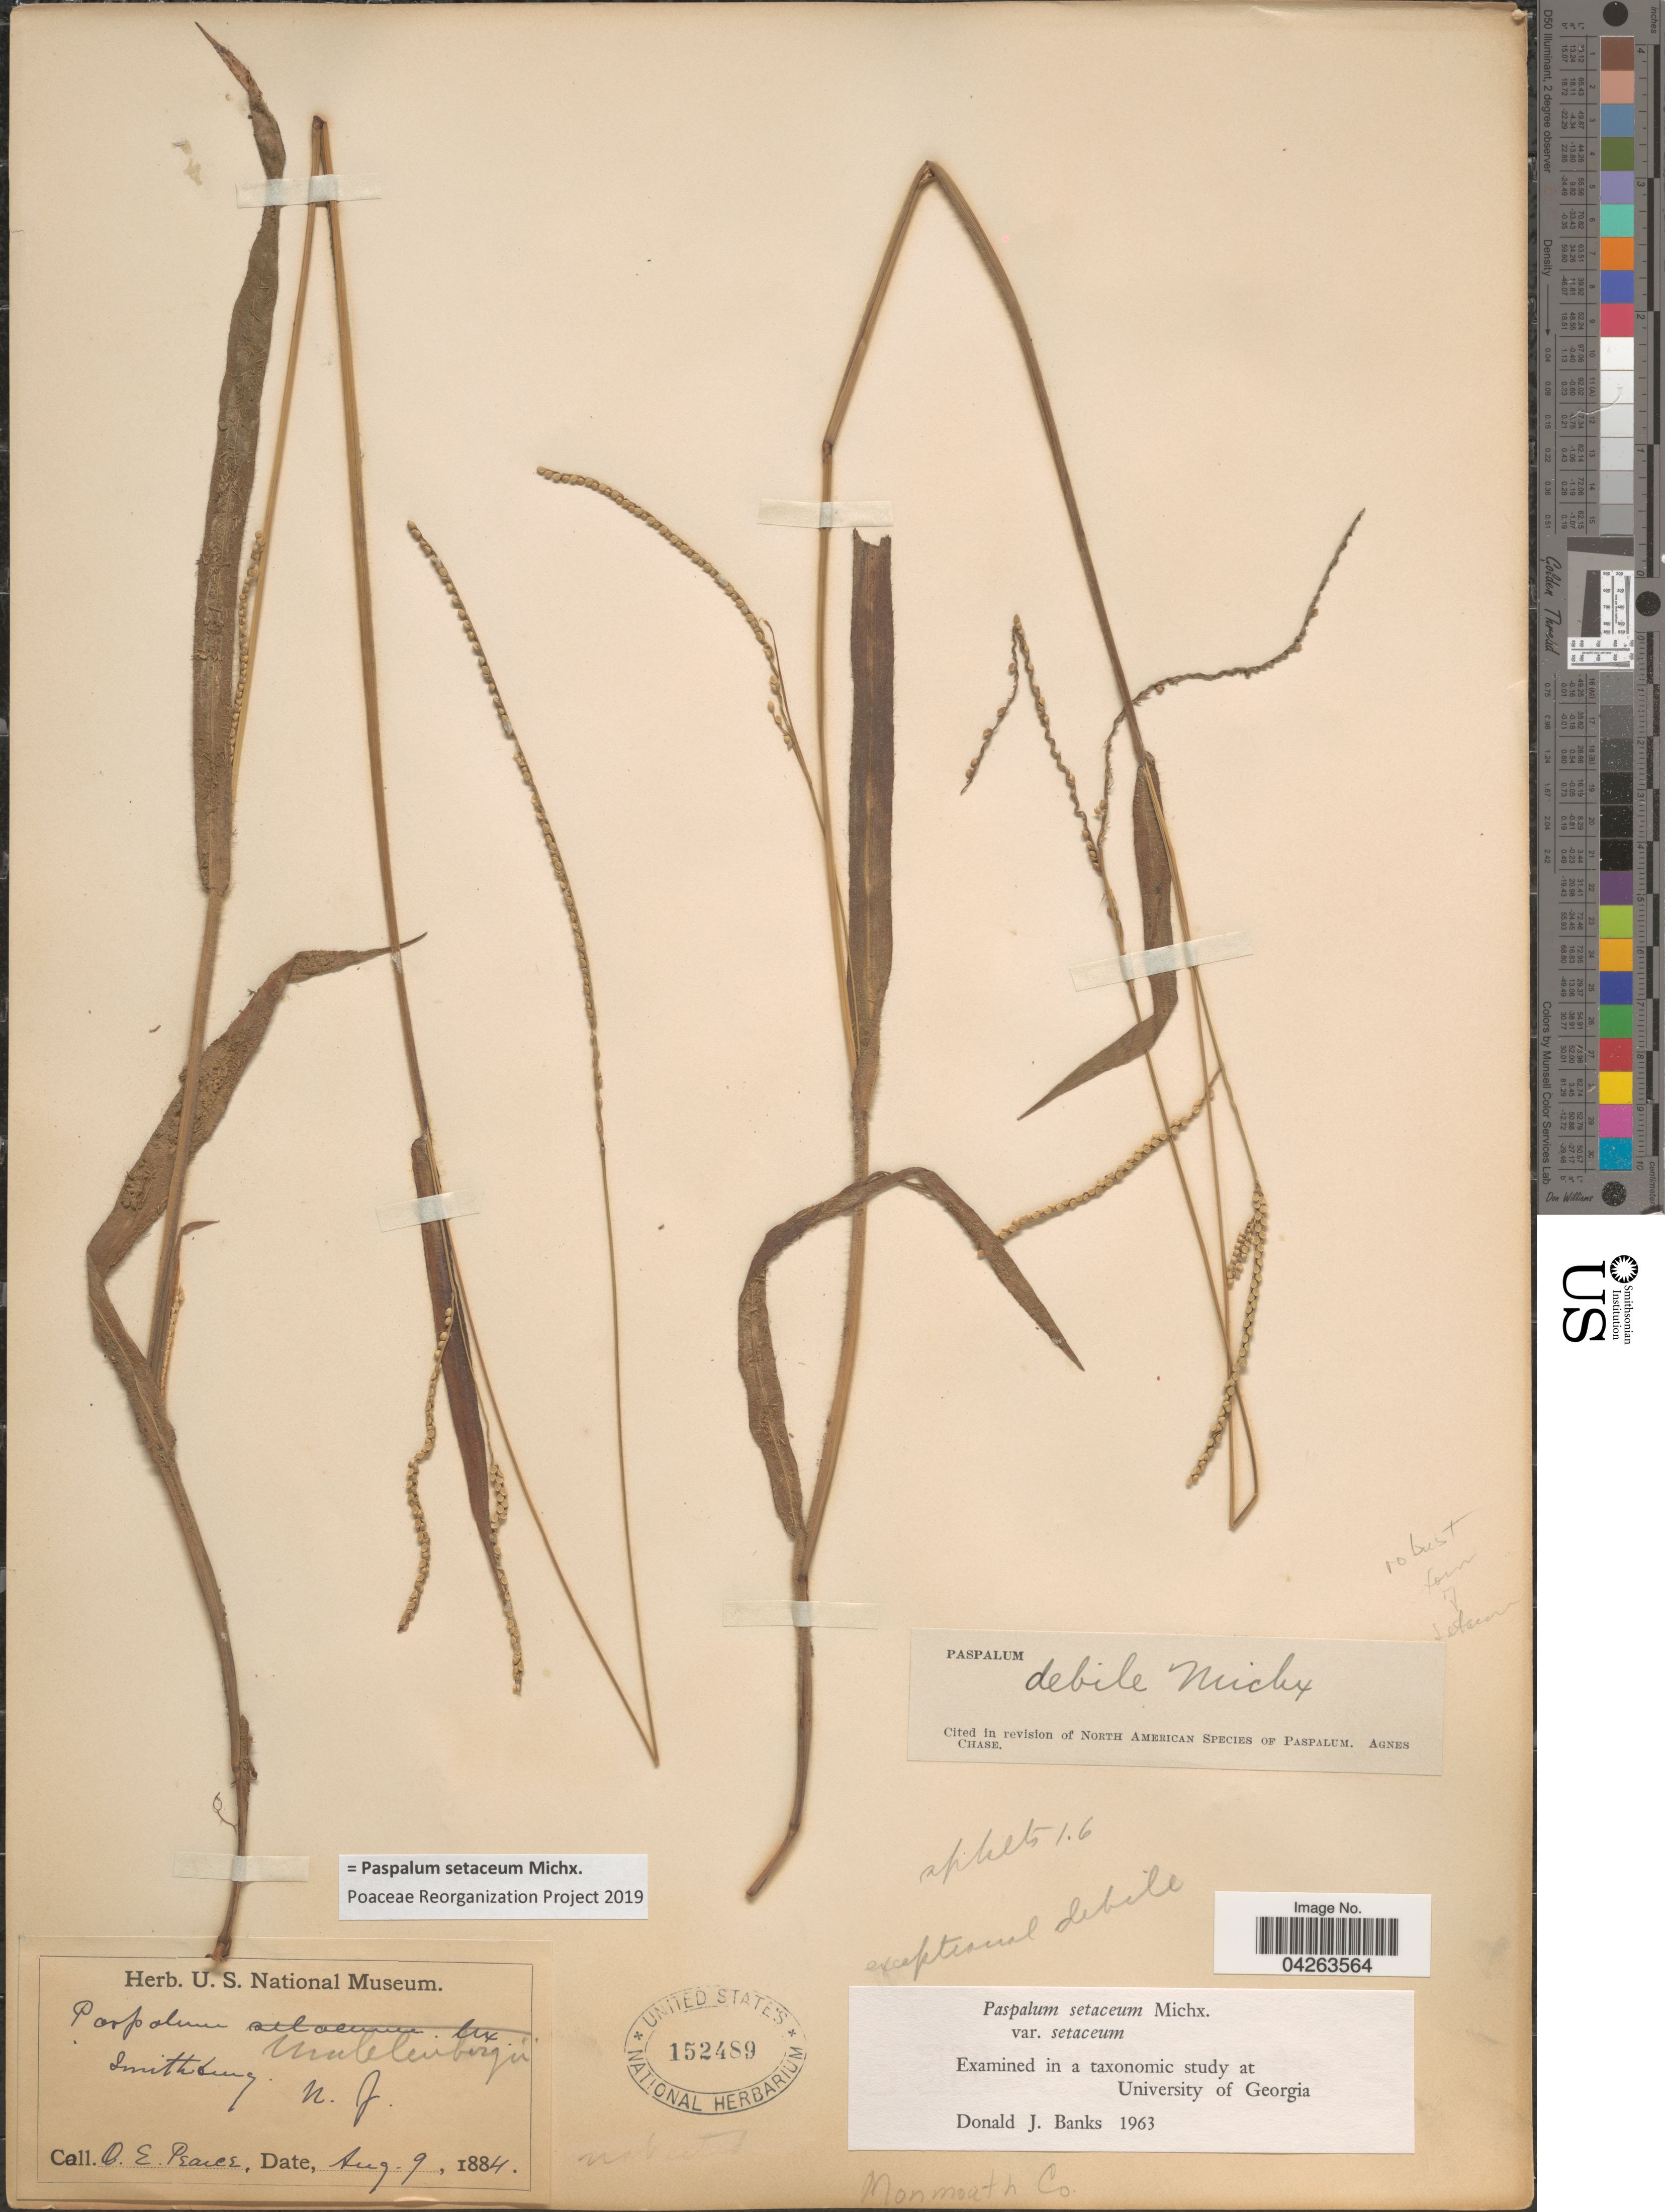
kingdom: Plantae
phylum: Tracheophyta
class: Liliopsida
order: Poales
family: Poaceae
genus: Paspalum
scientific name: Paspalum setaceum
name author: Michx.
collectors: O. E. Pearce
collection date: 1884-08-09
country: United States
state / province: New Jersey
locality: Smithburg. Monmouth Co.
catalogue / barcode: US 152489